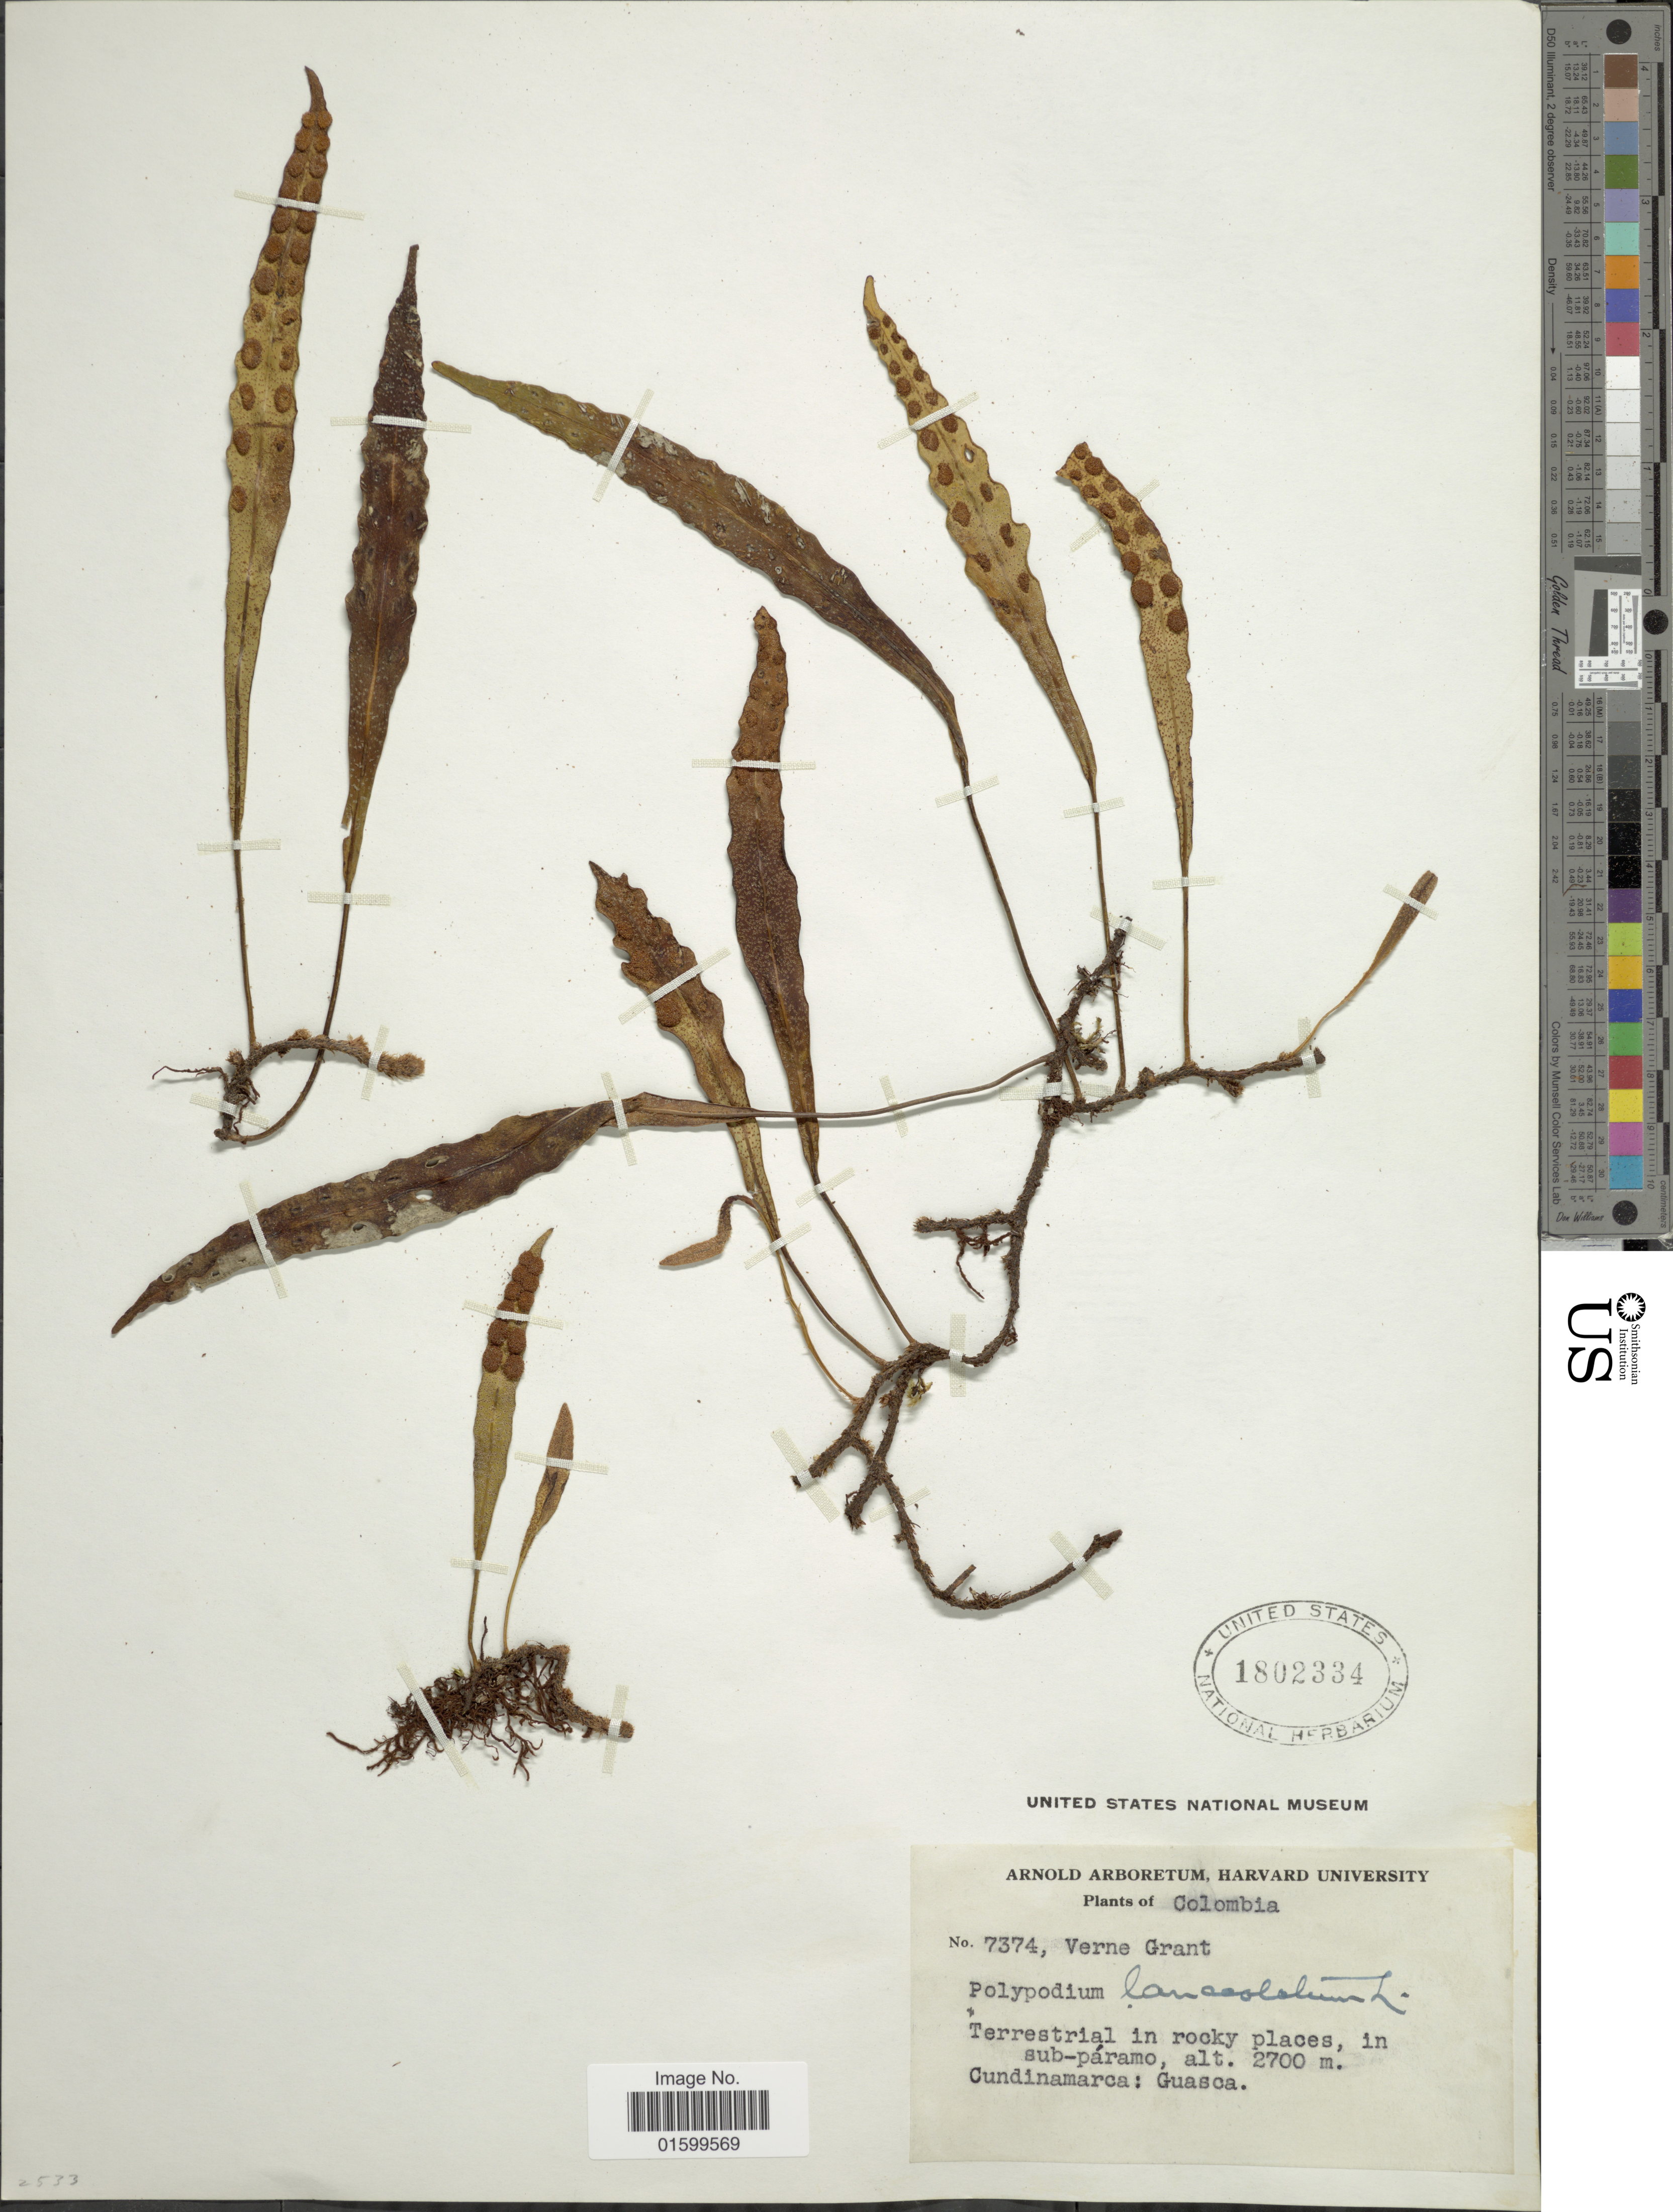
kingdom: Plantae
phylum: Tracheophyta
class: Polypodiopsida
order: Polypodiales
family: Polypodiaceae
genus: Pleopeltis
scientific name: Pleopeltis macrocarpa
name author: (Bory ex Willd.) Kaulf.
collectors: V. Grant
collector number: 7374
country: Colombia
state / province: Cundinamarca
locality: Cundinamarca, Guasca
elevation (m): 2700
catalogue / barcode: US 1802334